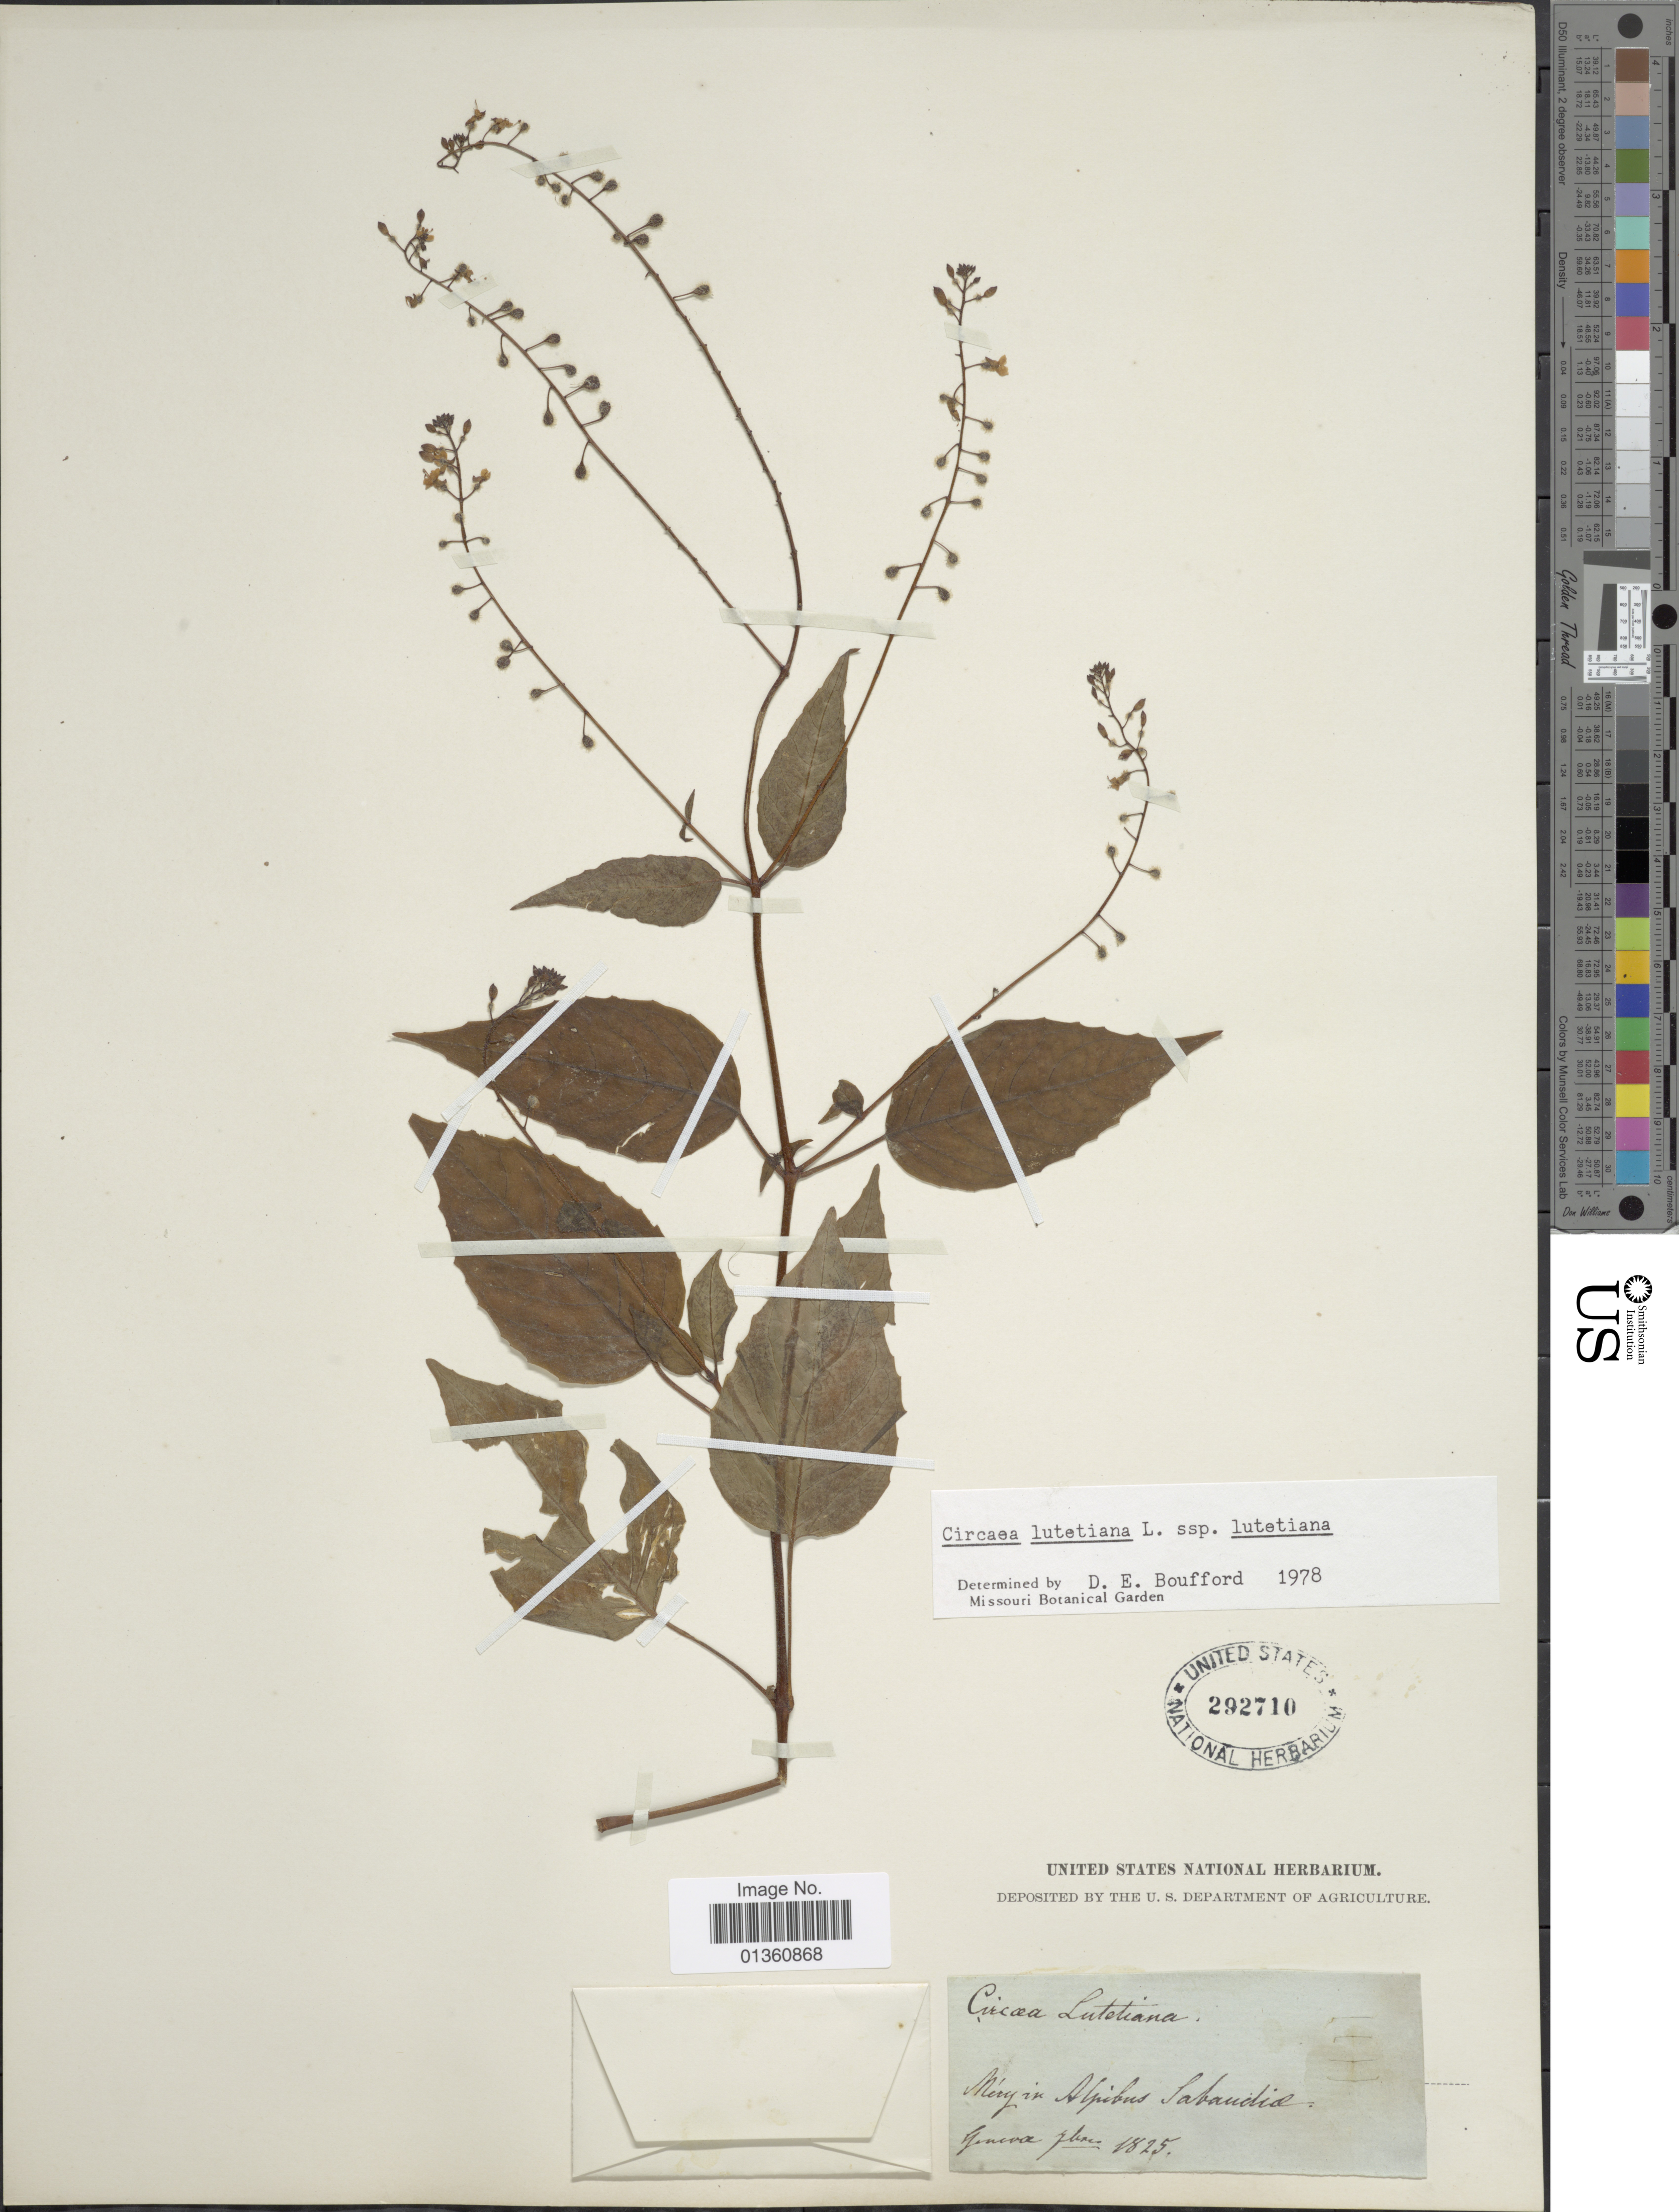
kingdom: Plantae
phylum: Tracheophyta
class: Magnoliopsida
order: Myrtales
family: Onagraceae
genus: Circaea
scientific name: Circaea lutetiana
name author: L.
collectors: U.S. National Herbarium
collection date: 1825-09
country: Switzerland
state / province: Genève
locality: Méry Alpibus Sabandia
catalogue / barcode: US 292710